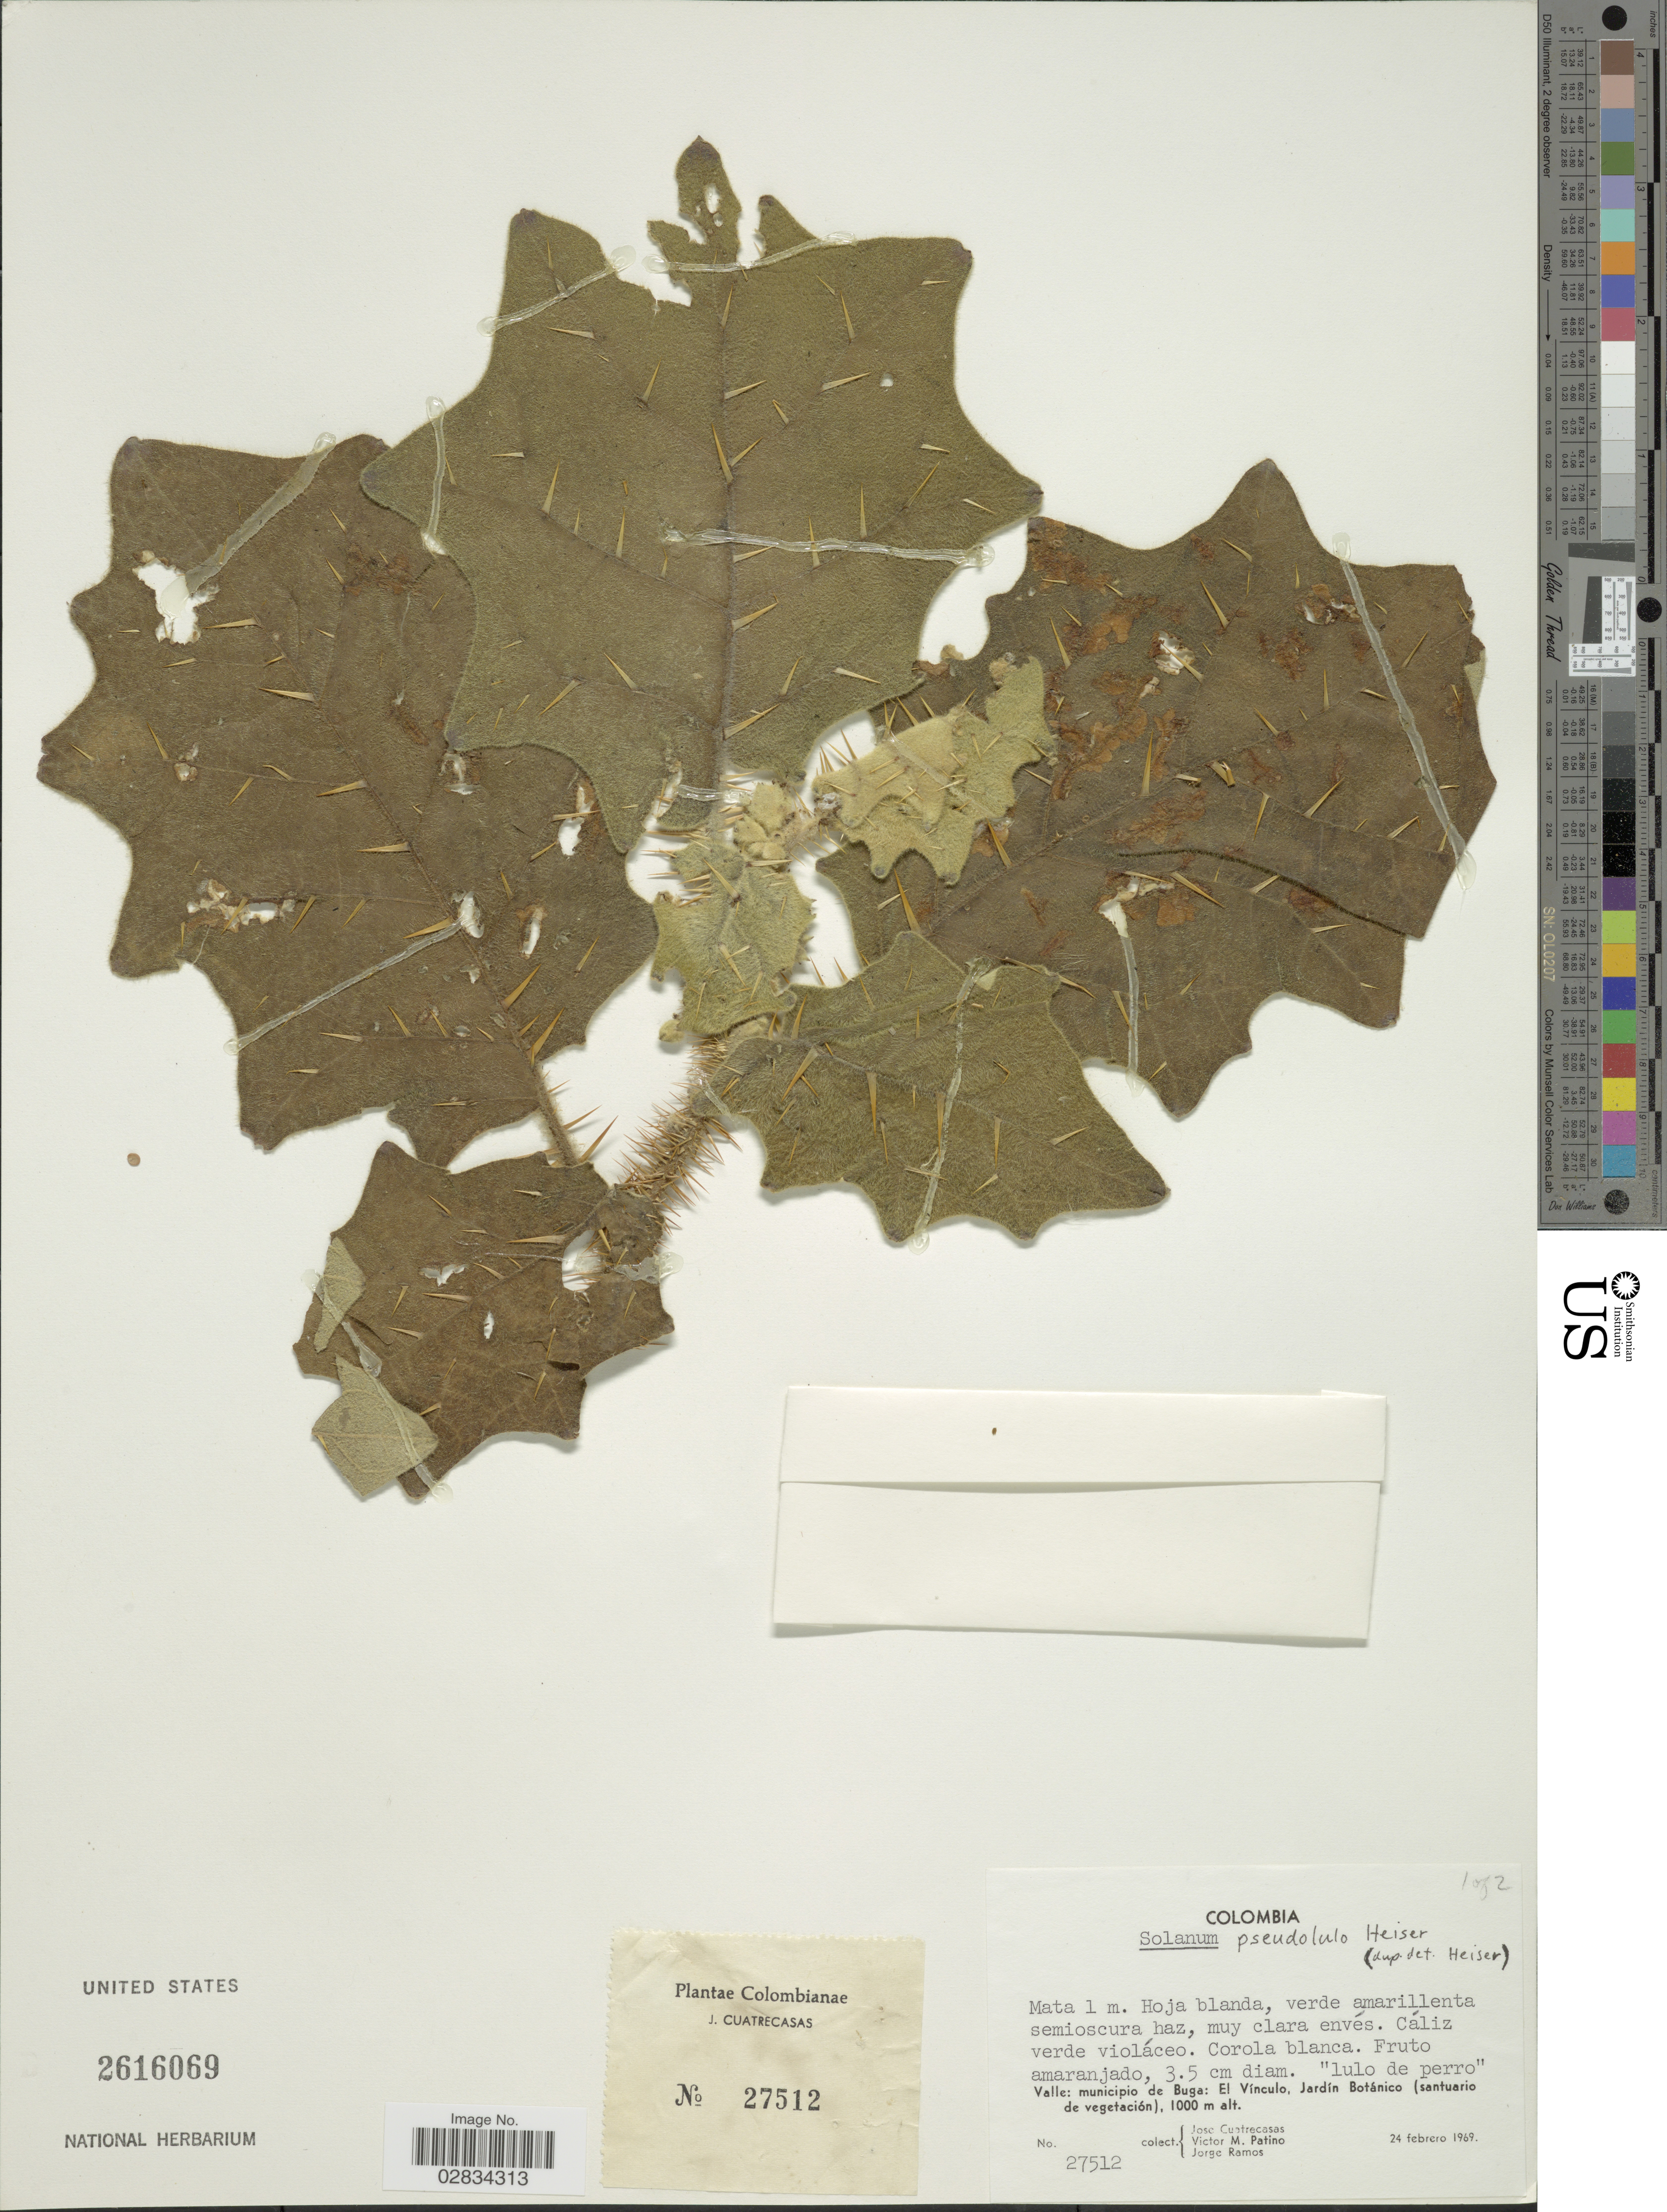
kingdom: Plantae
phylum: Tracheophyta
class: Magnoliopsida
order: Solanales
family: Solanaceae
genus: Solanum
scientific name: Solanum pseudolulo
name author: Heiser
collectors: J. Cuatrecasas, V. M. Patiño & J. Ramos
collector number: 27512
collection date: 1969-02-24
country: Colombia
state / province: Valle del Cauca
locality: Valle: municipio de Buga: El Vínculo, Jardín Botánico (santuario de vegetación).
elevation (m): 1000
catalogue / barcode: US 2616069